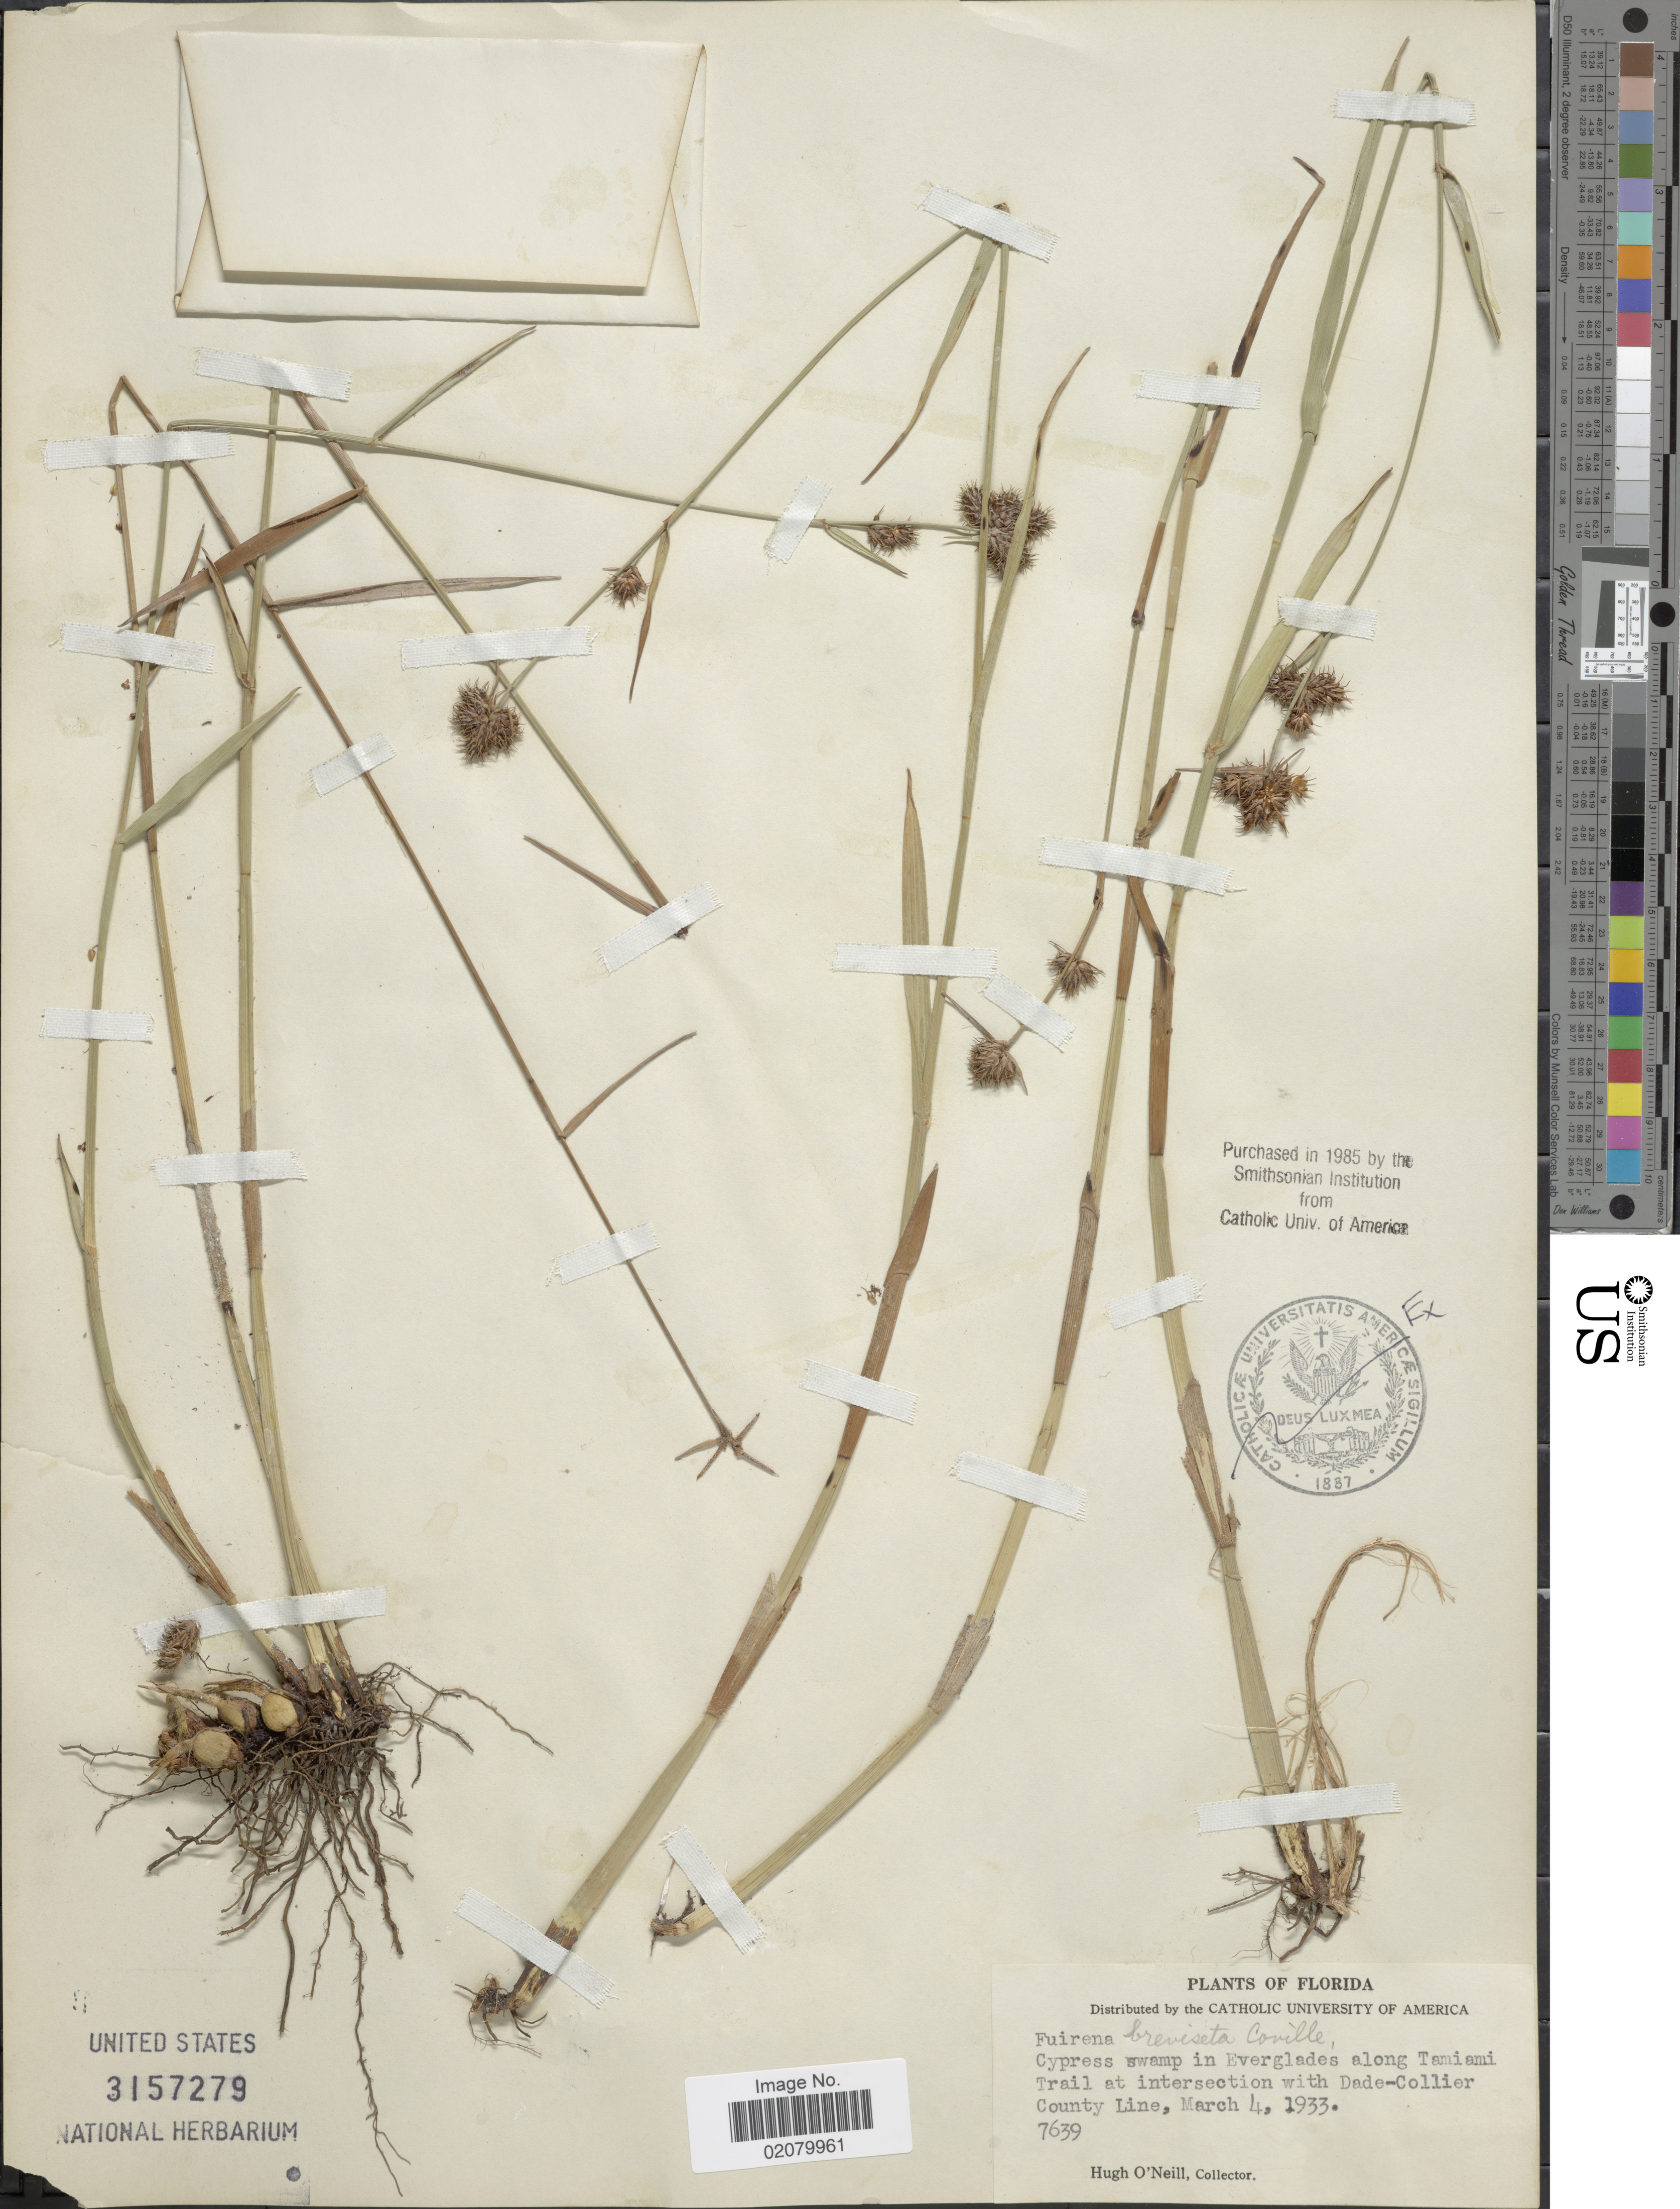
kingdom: Plantae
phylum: Tracheophyta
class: Liliopsida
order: Poales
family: Cyperaceae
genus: Fuirena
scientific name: Fuirena squarrosa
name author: Michx.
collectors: H. O'Neill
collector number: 7639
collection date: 1933-03-04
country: United States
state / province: Florida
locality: Cypress swamp in Everglades along Tamiami Trail at intersection with Dade- Coliier County Line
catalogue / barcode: US 3157279